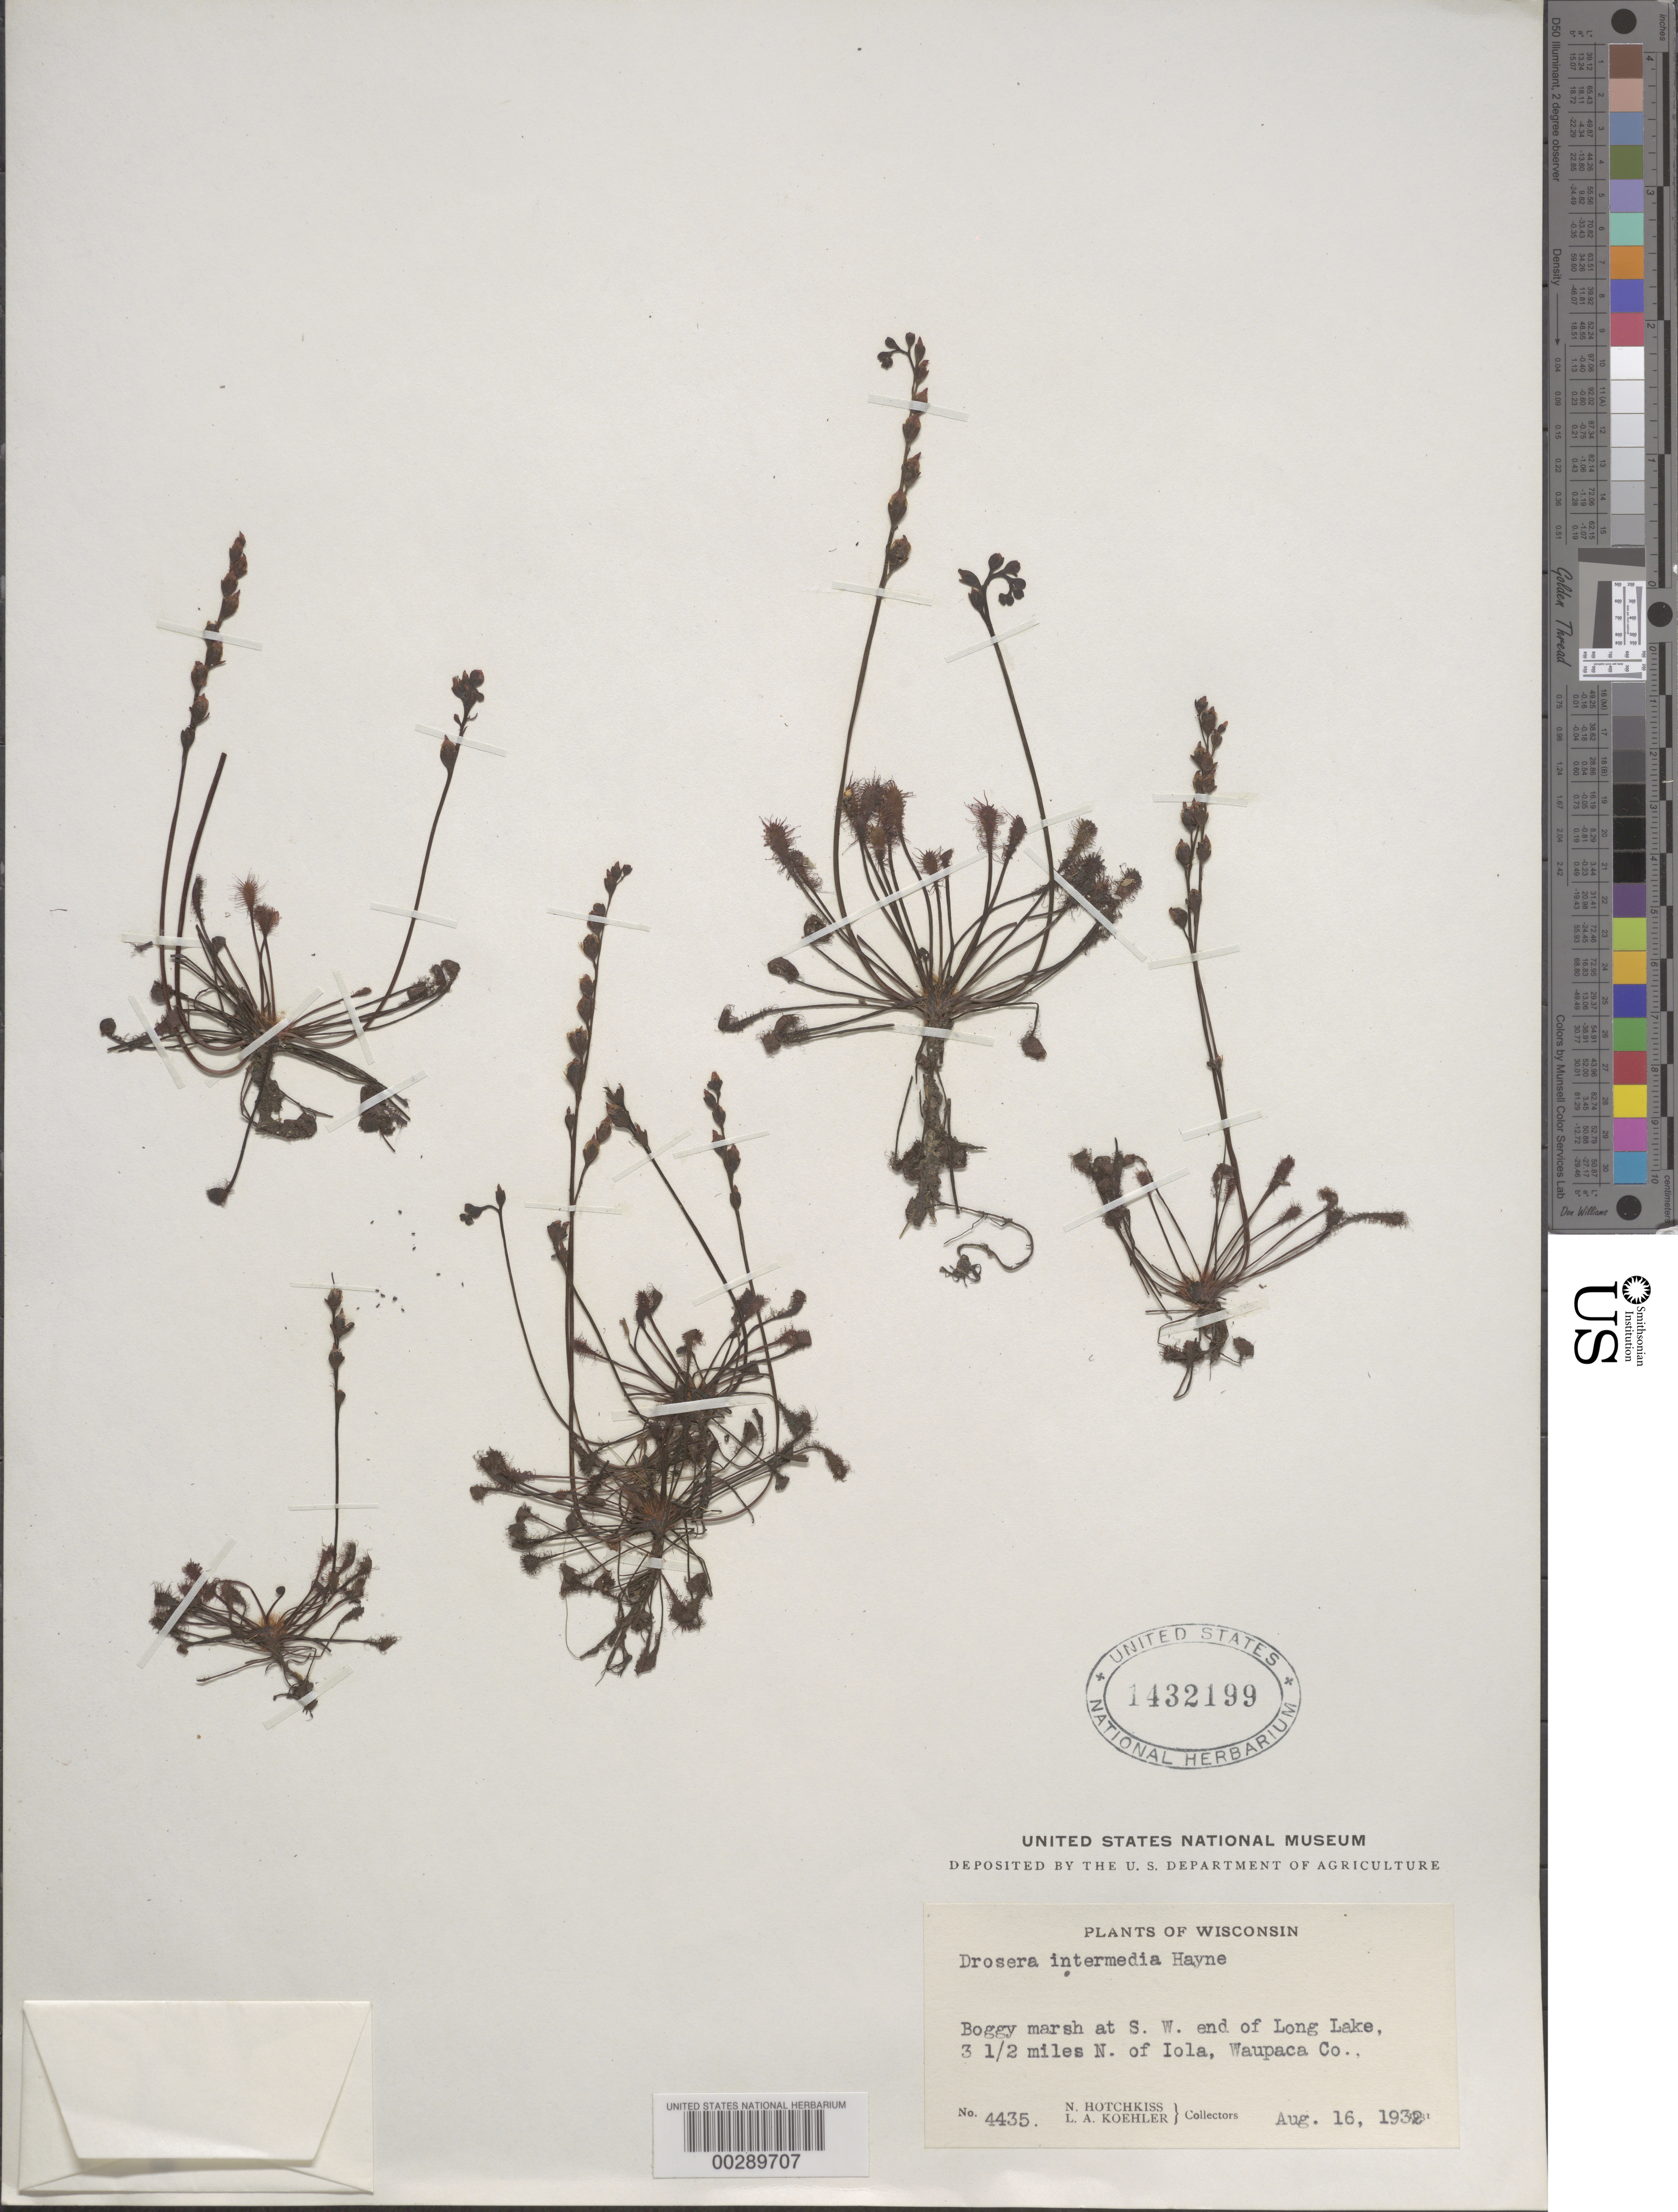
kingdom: Plantae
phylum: Tracheophyta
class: Magnoliopsida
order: Caryophyllales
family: Droseraceae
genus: Drosera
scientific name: Drosera intermedia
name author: Hayne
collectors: N. Hotchkiss & L. Koehler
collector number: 4435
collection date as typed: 16 Aug 1932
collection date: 1932-08-16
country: United States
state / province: Wisconsin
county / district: Waupaca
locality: Sw end of long lake. 3.5 mi. n of iola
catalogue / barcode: US 1432199